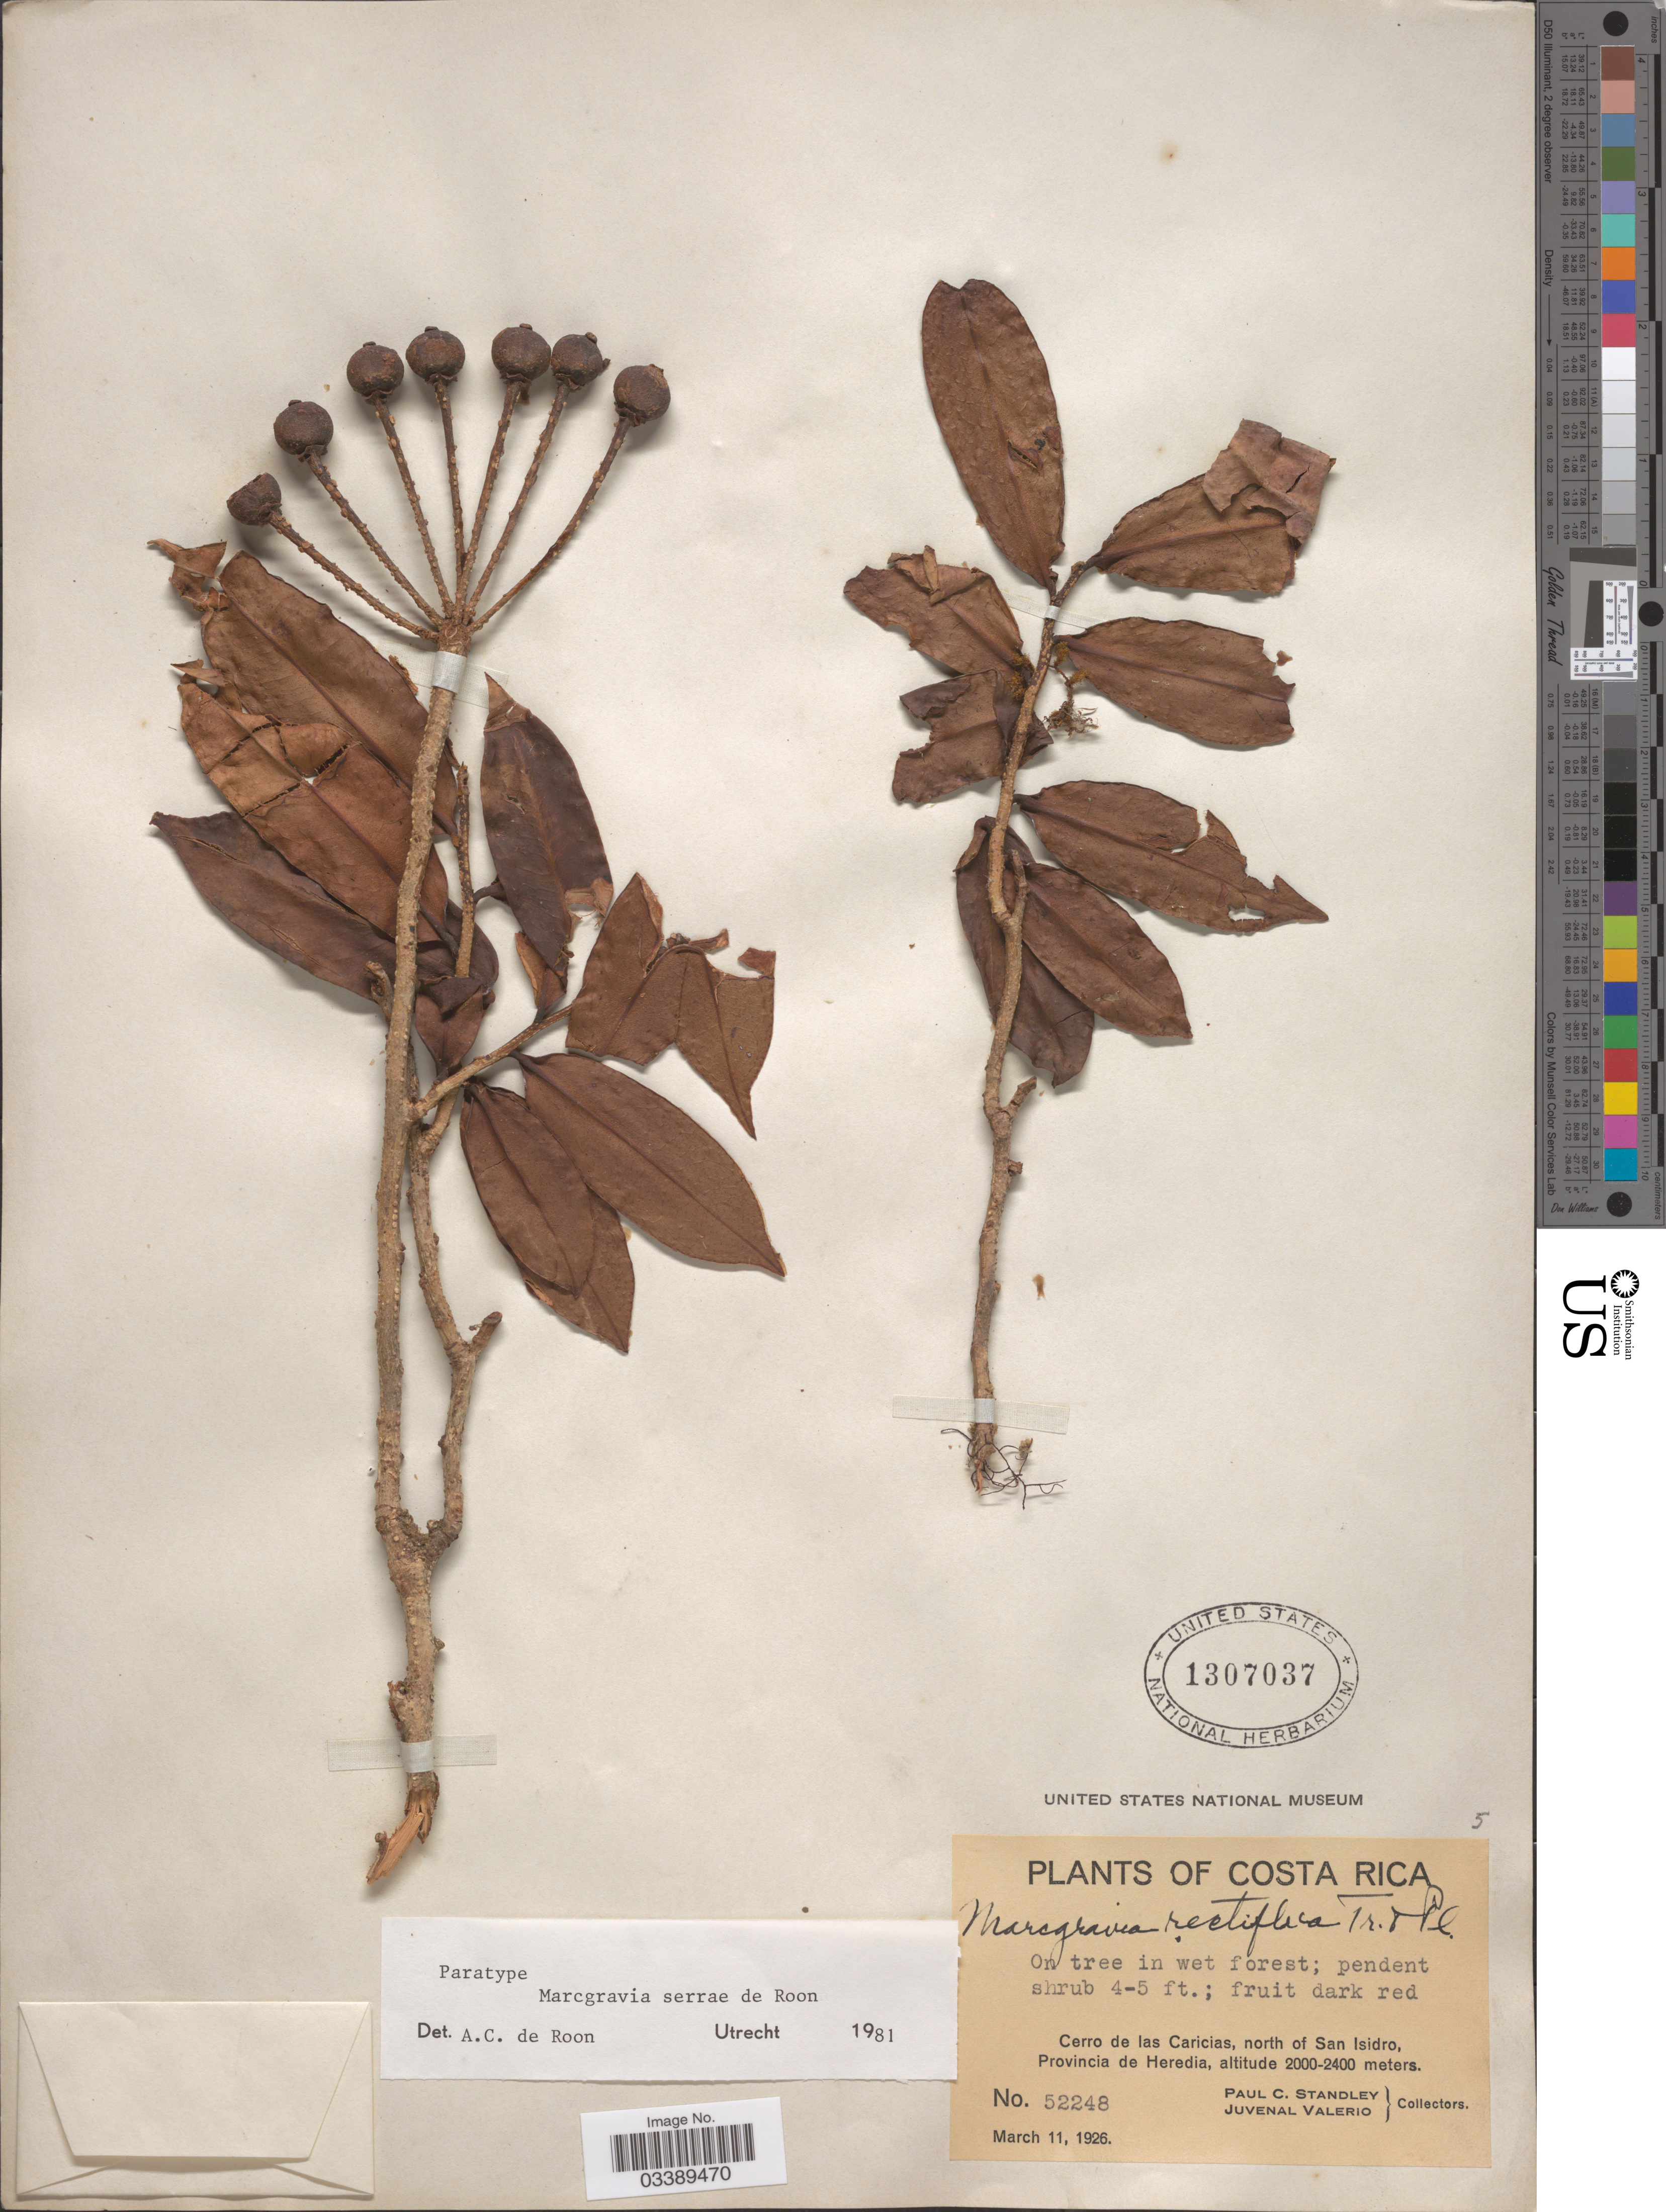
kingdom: Plantae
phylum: Tracheophyta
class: Magnoliopsida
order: Ericales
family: Marcgraviaceae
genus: Marcgravia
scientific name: Marcgravia serrae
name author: de Roon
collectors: P. C. Standley & J. Valerio R.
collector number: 52248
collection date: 1926-03-11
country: Costa Rica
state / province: Heredia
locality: Cerro de las Caricias, north of San Isidro.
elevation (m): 2000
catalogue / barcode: US 1307037